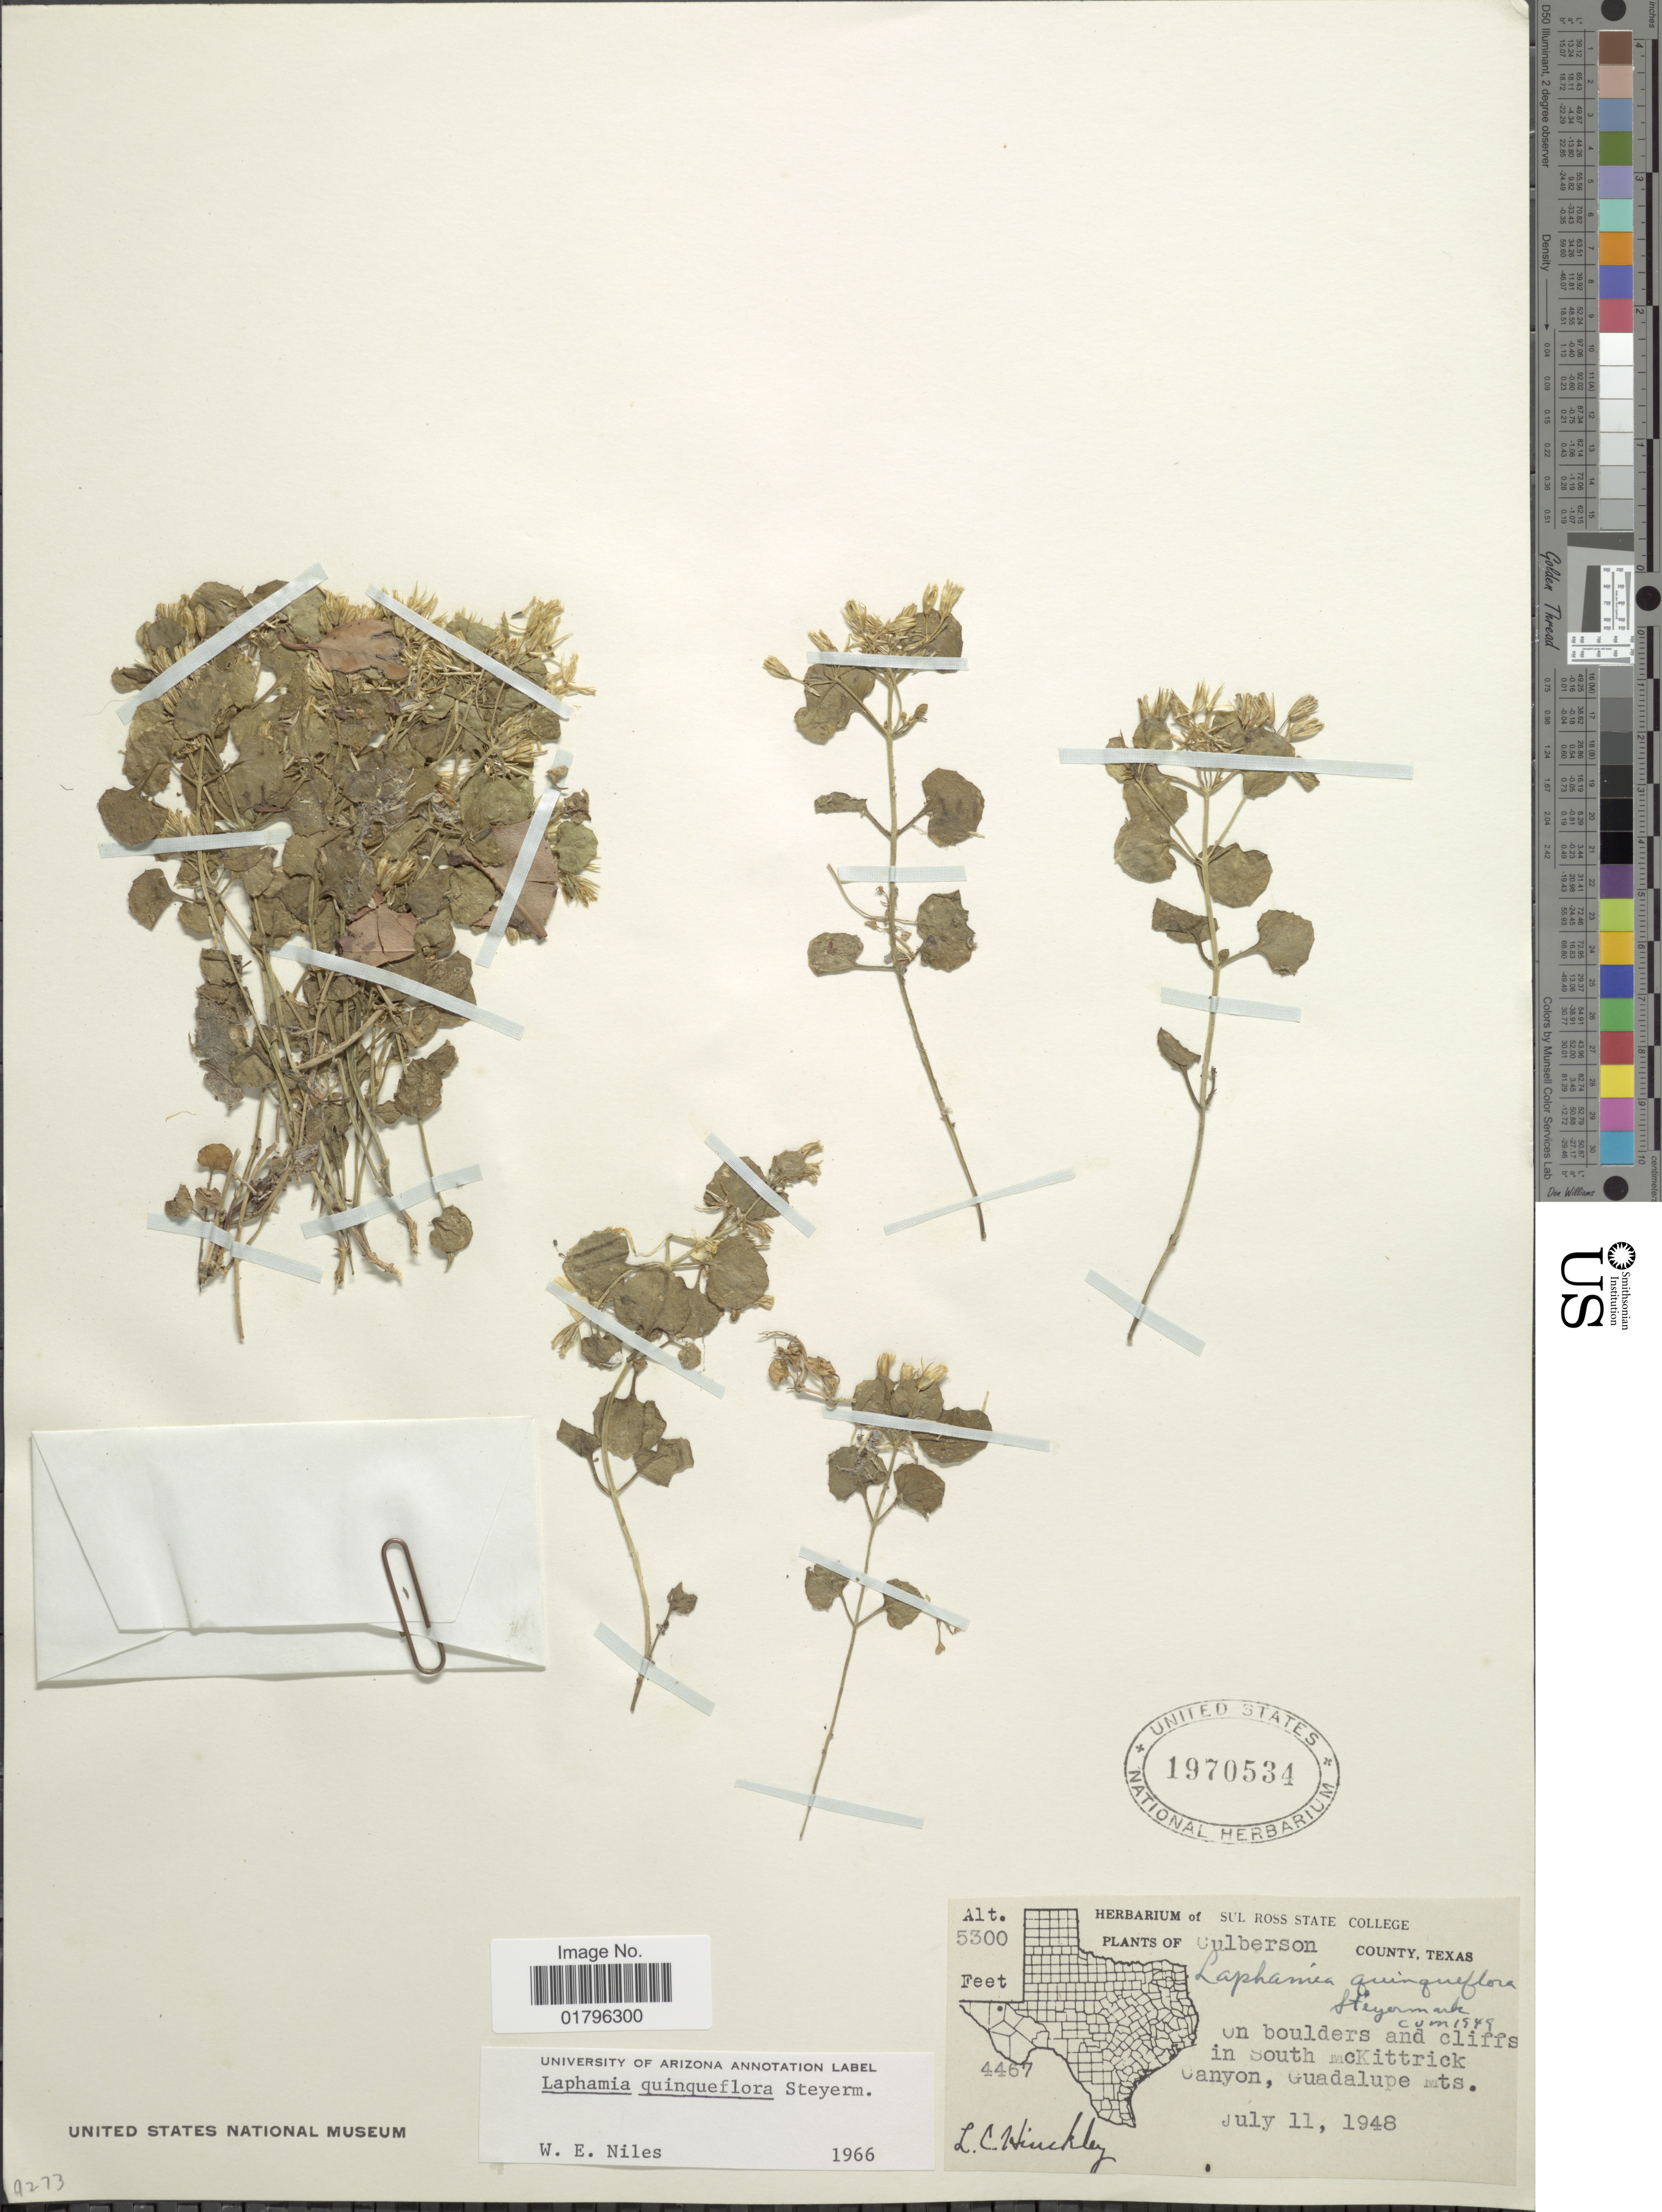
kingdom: Plantae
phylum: Tracheophyta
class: Magnoliopsida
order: Asterales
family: Asteraceae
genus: Perityle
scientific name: Perityle quinqueflora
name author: (Steyerm.) Shinners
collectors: L. Hinckley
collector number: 4467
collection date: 1948-07-11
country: United States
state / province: Texas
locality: Culberson County, on boulders and cliffs in South McKittrick Canyon, Guadalupe Mts.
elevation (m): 1615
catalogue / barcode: US 1970534